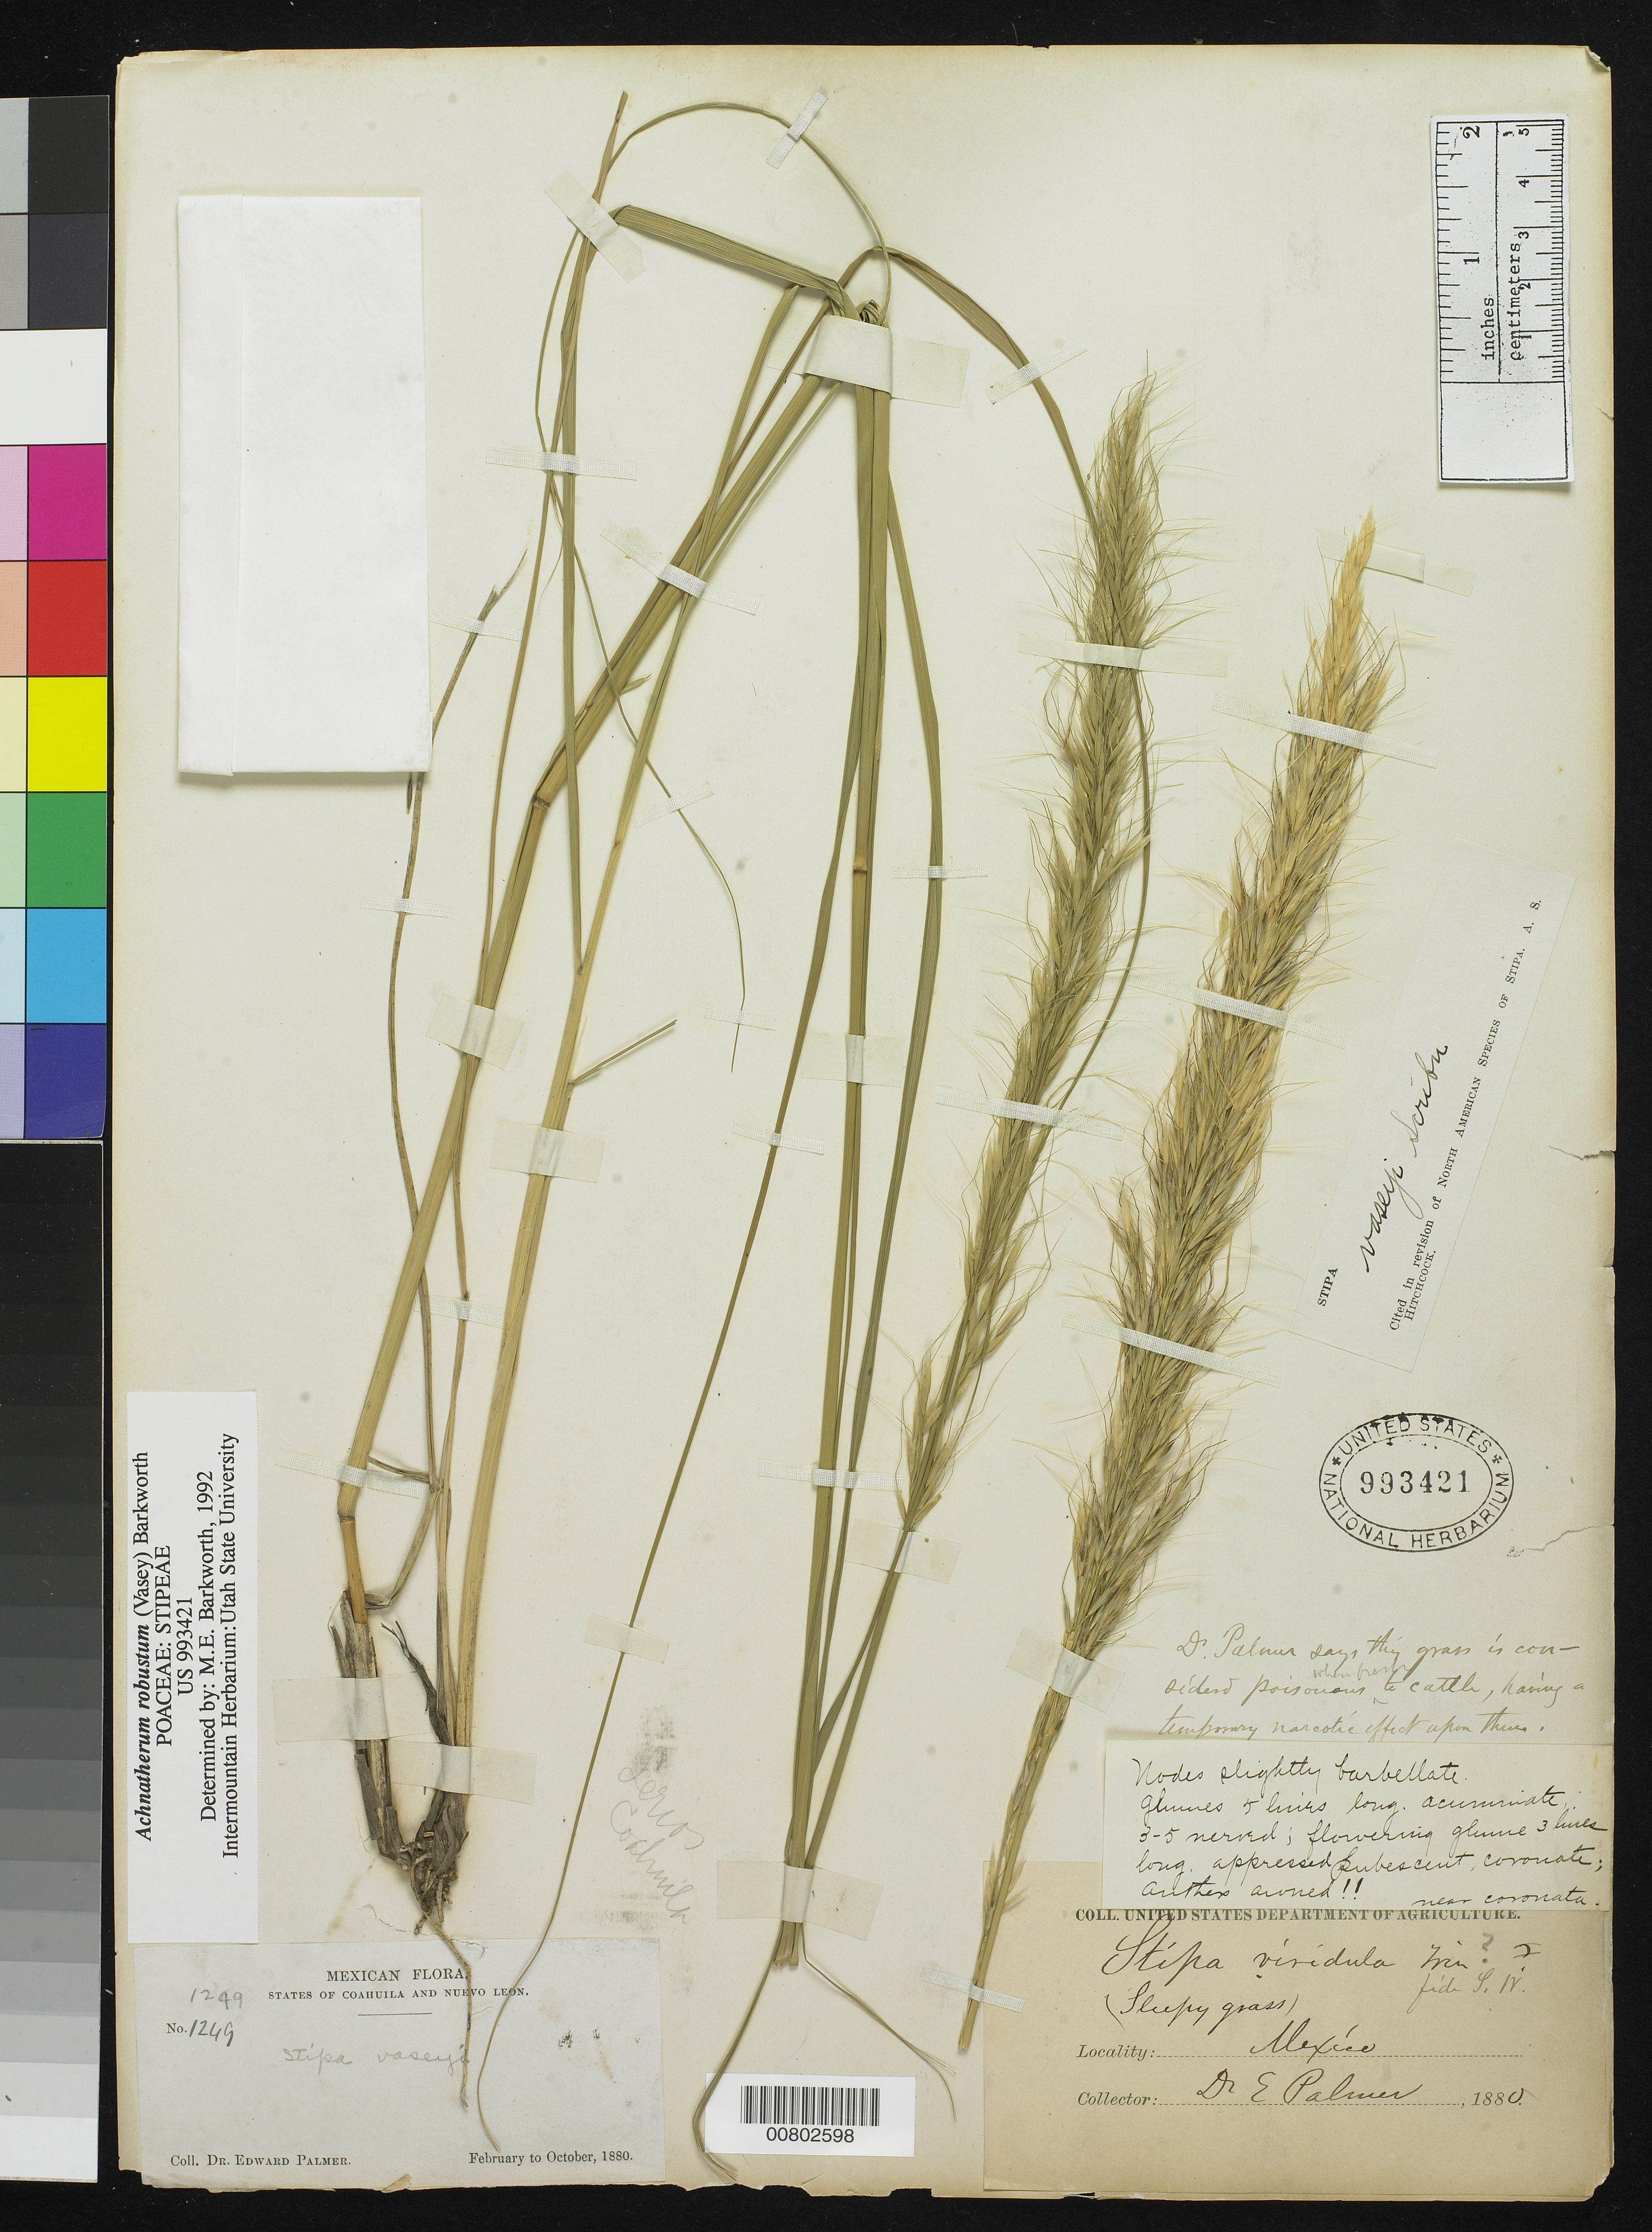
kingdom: Plantae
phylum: Tracheophyta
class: Liliopsida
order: Poales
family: Poaceae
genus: Eriocoma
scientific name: Eriocoma robusta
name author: (Vasey) Romasch.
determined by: Poaceae Reorganization Project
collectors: E. Palmer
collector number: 1249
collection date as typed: Feb 1880 to -- Oct 1880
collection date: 1880-02/1880-10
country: Mexico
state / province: Coahuila / Nuevo León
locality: States of Coahuila and Nuevo León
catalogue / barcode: US 993421